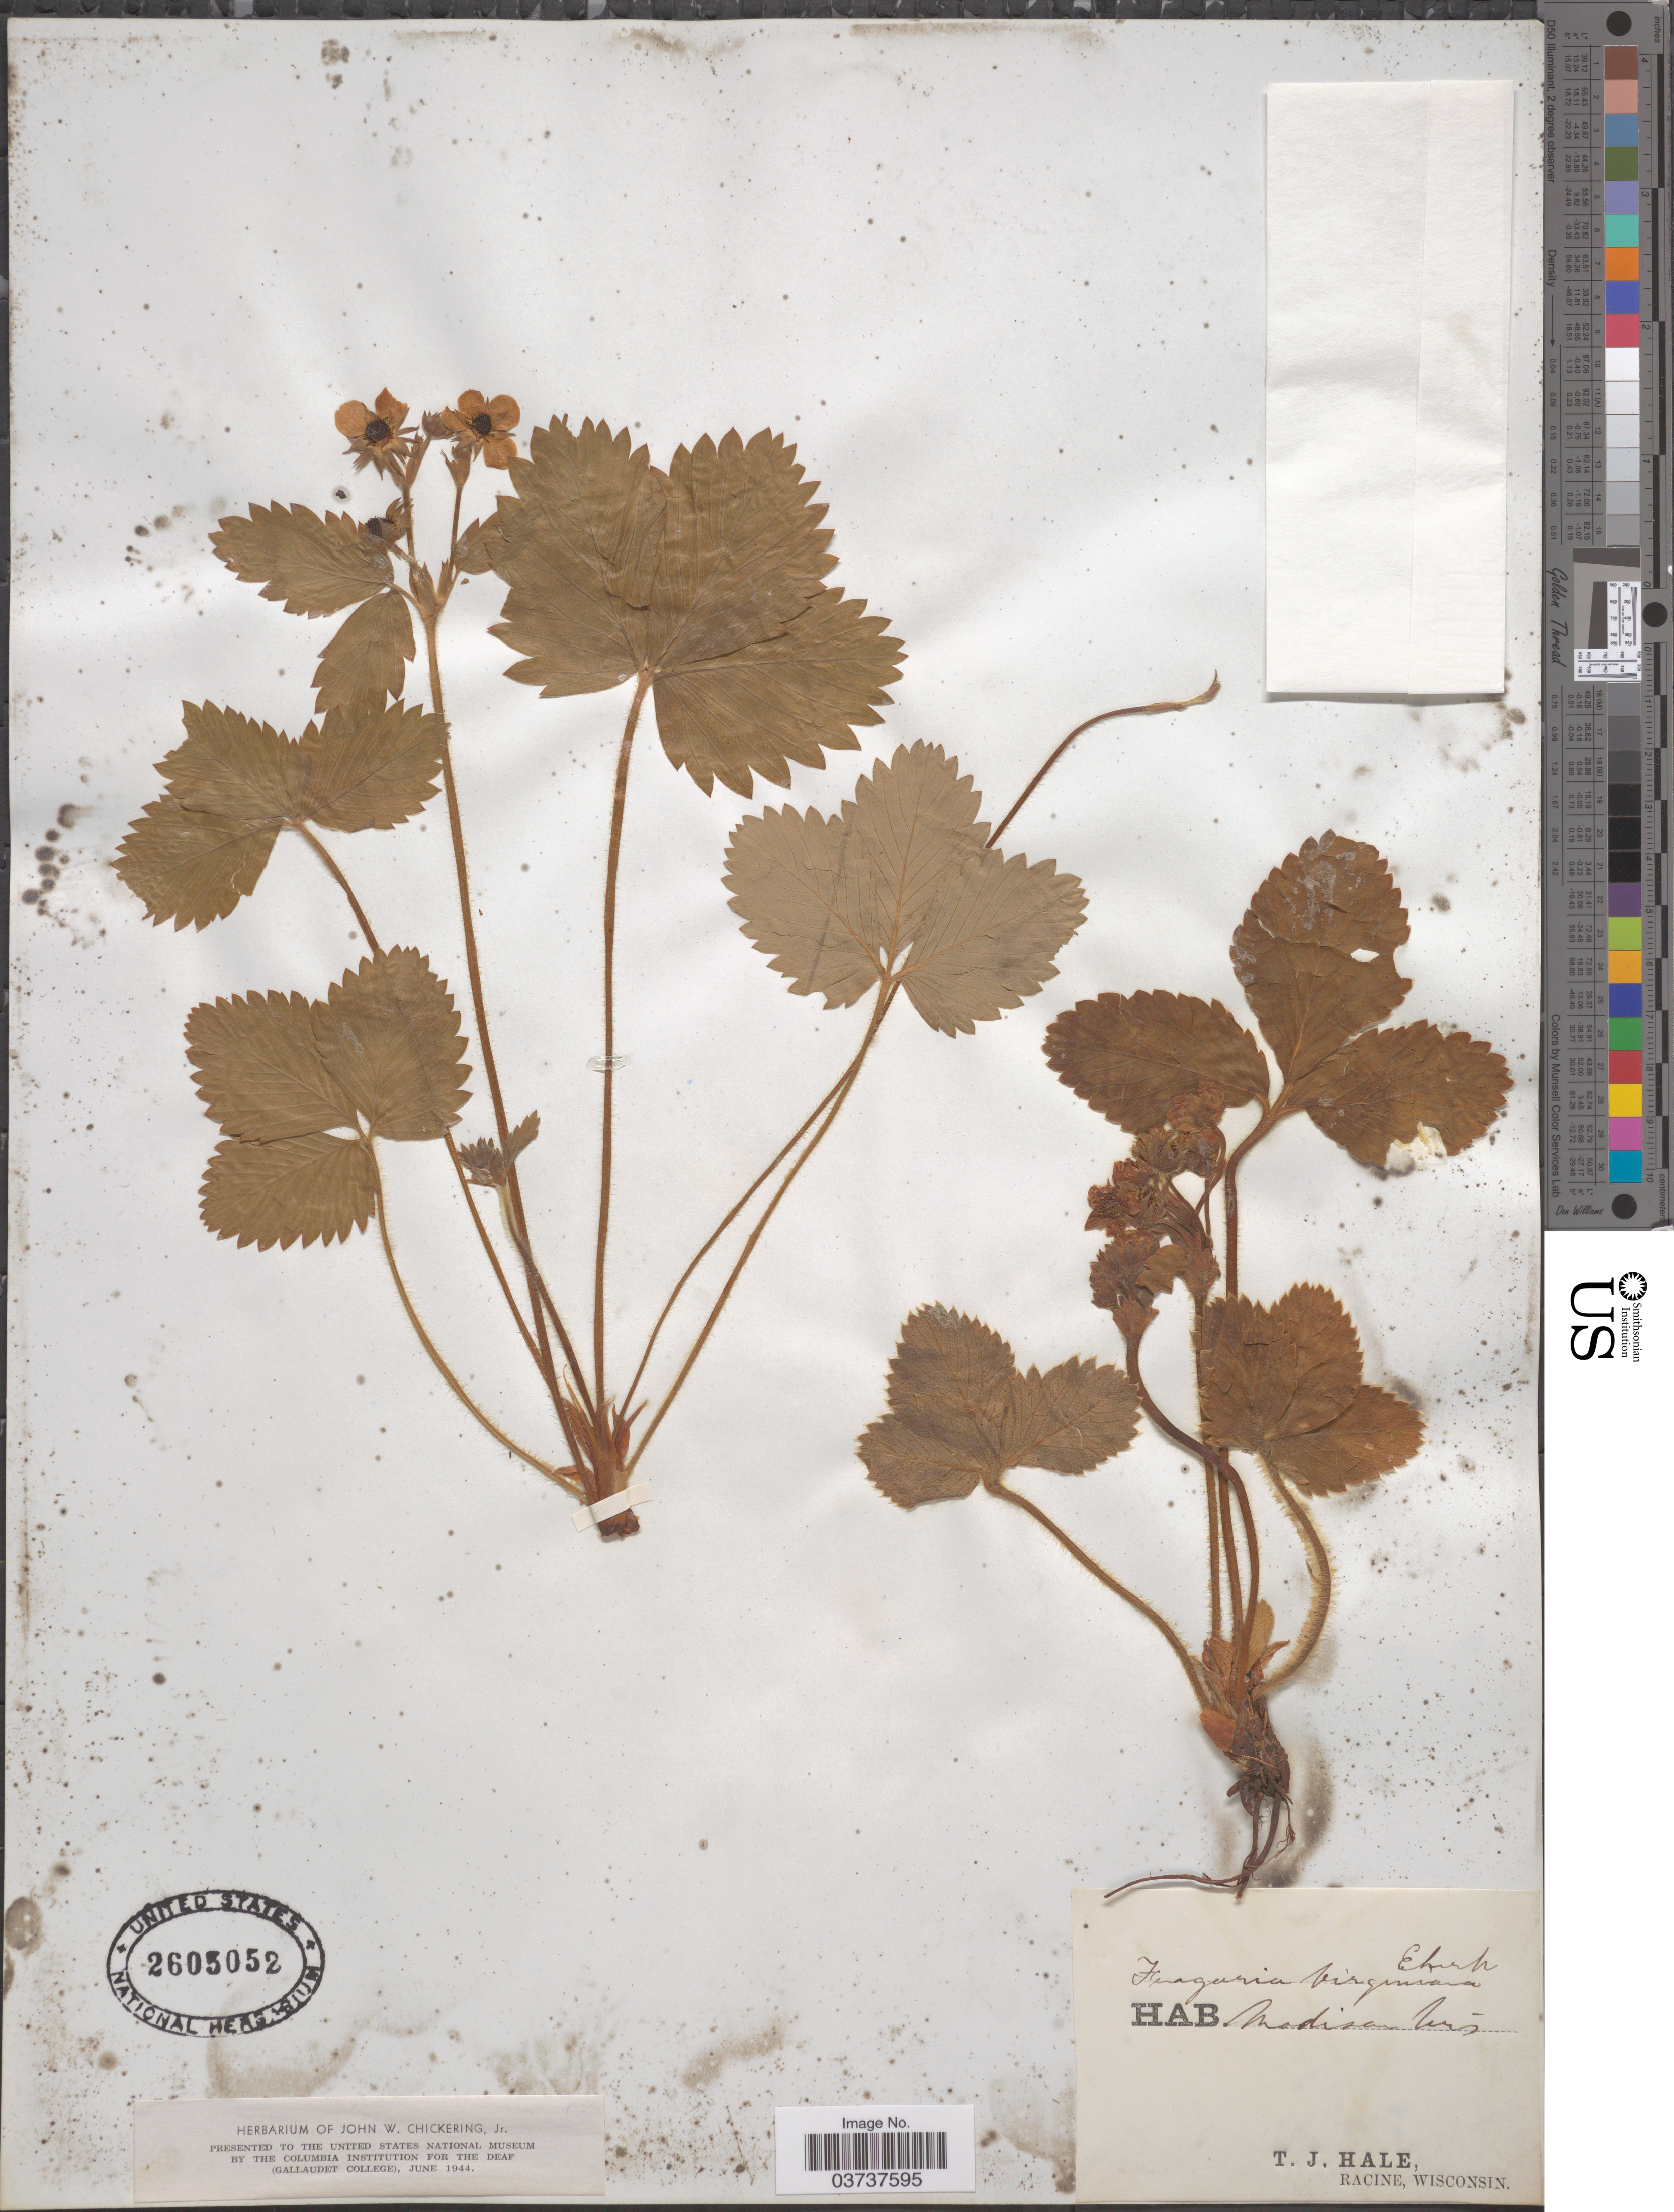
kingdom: Plantae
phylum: Tracheophyta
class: Magnoliopsida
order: Rosales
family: Rosaceae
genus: Fragaria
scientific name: Fragaria virginiana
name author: Mill.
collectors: T. Hale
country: United States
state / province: Wisconsin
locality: Madison.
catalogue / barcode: US 2605052